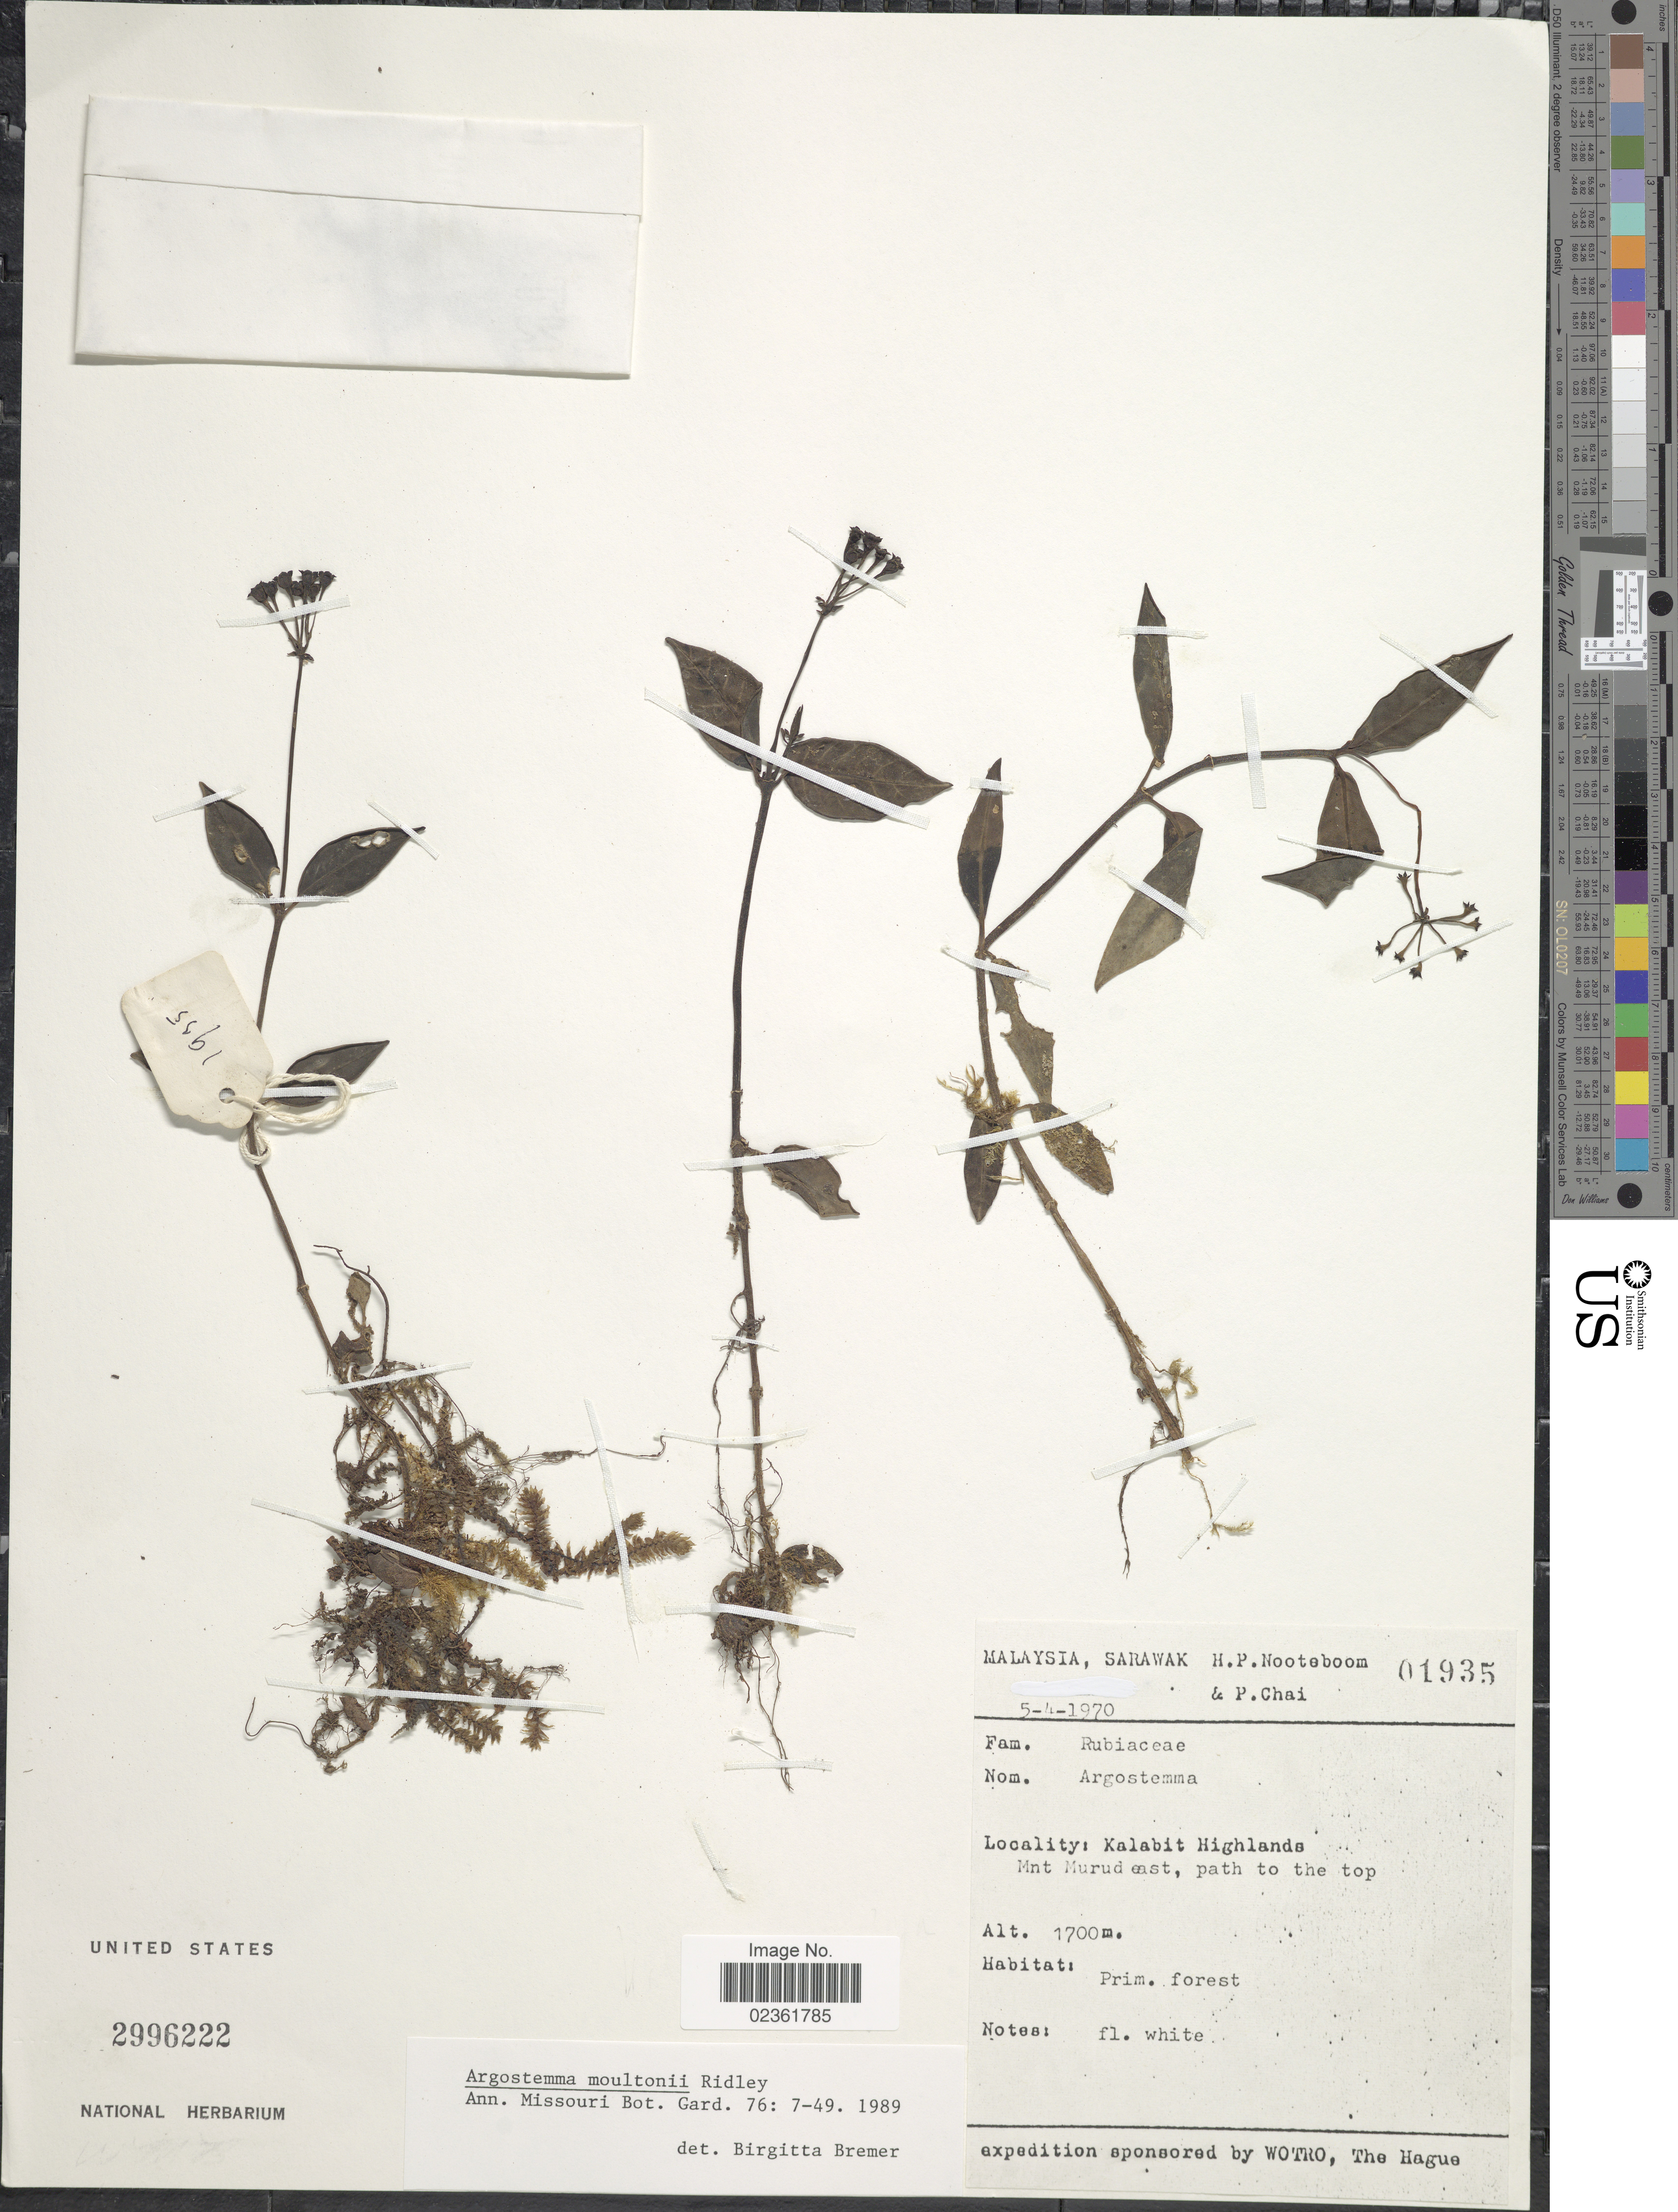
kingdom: Plantae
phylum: Tracheophyta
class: Magnoliopsida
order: Gentianales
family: Rubiaceae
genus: Argostemma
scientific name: Argostemma moultonii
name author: Ridl.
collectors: H. P. Nooteboom & P. Chai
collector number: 1935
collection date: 1970-04-05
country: Malaysia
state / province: Sarawak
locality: Kalabit Highlands, Mnt Murud east, path to the top.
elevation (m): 1700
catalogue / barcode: US 2996222